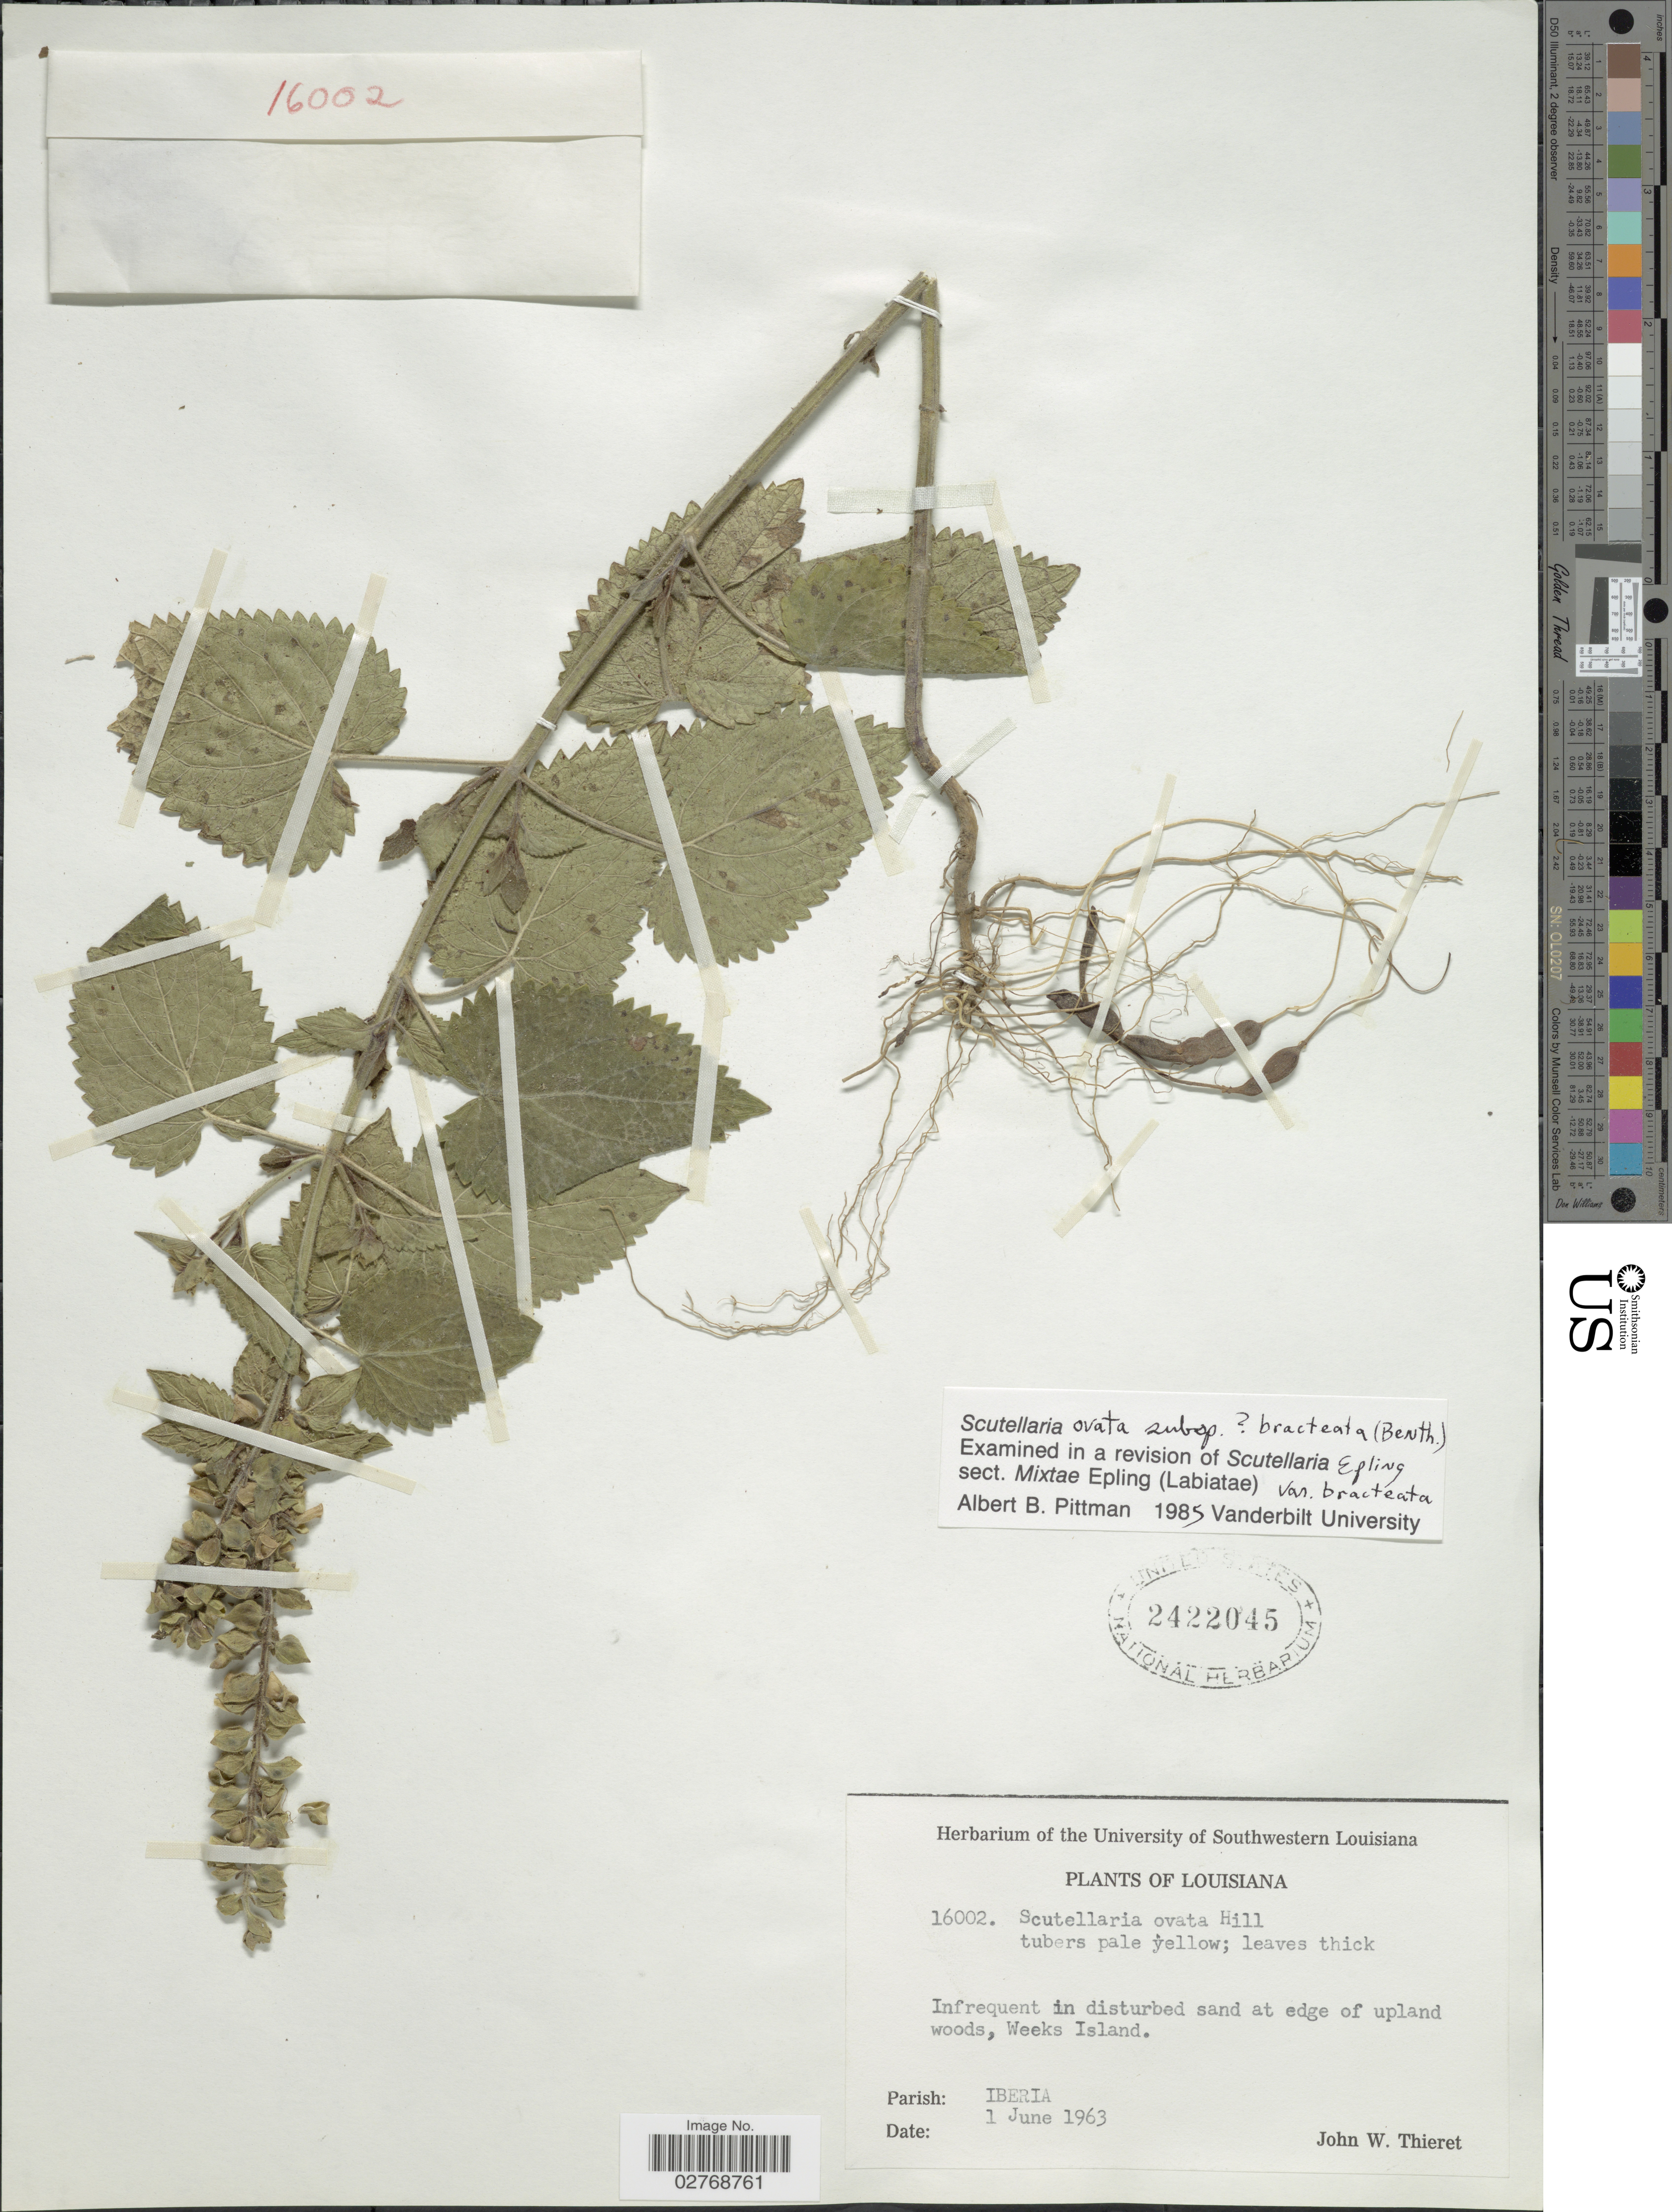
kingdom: Plantae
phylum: Tracheophyta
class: Magnoliopsida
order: Lamiales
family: Lamiaceae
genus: Scutellaria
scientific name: Scutellaria ovata subsp. bracteata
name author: (Benth.) Epling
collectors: J. W. Thieret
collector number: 16002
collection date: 1963-06-01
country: United States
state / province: Louisiana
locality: At edge of upland woods, Weeks Island. Parish: Iberia.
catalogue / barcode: US 2422045